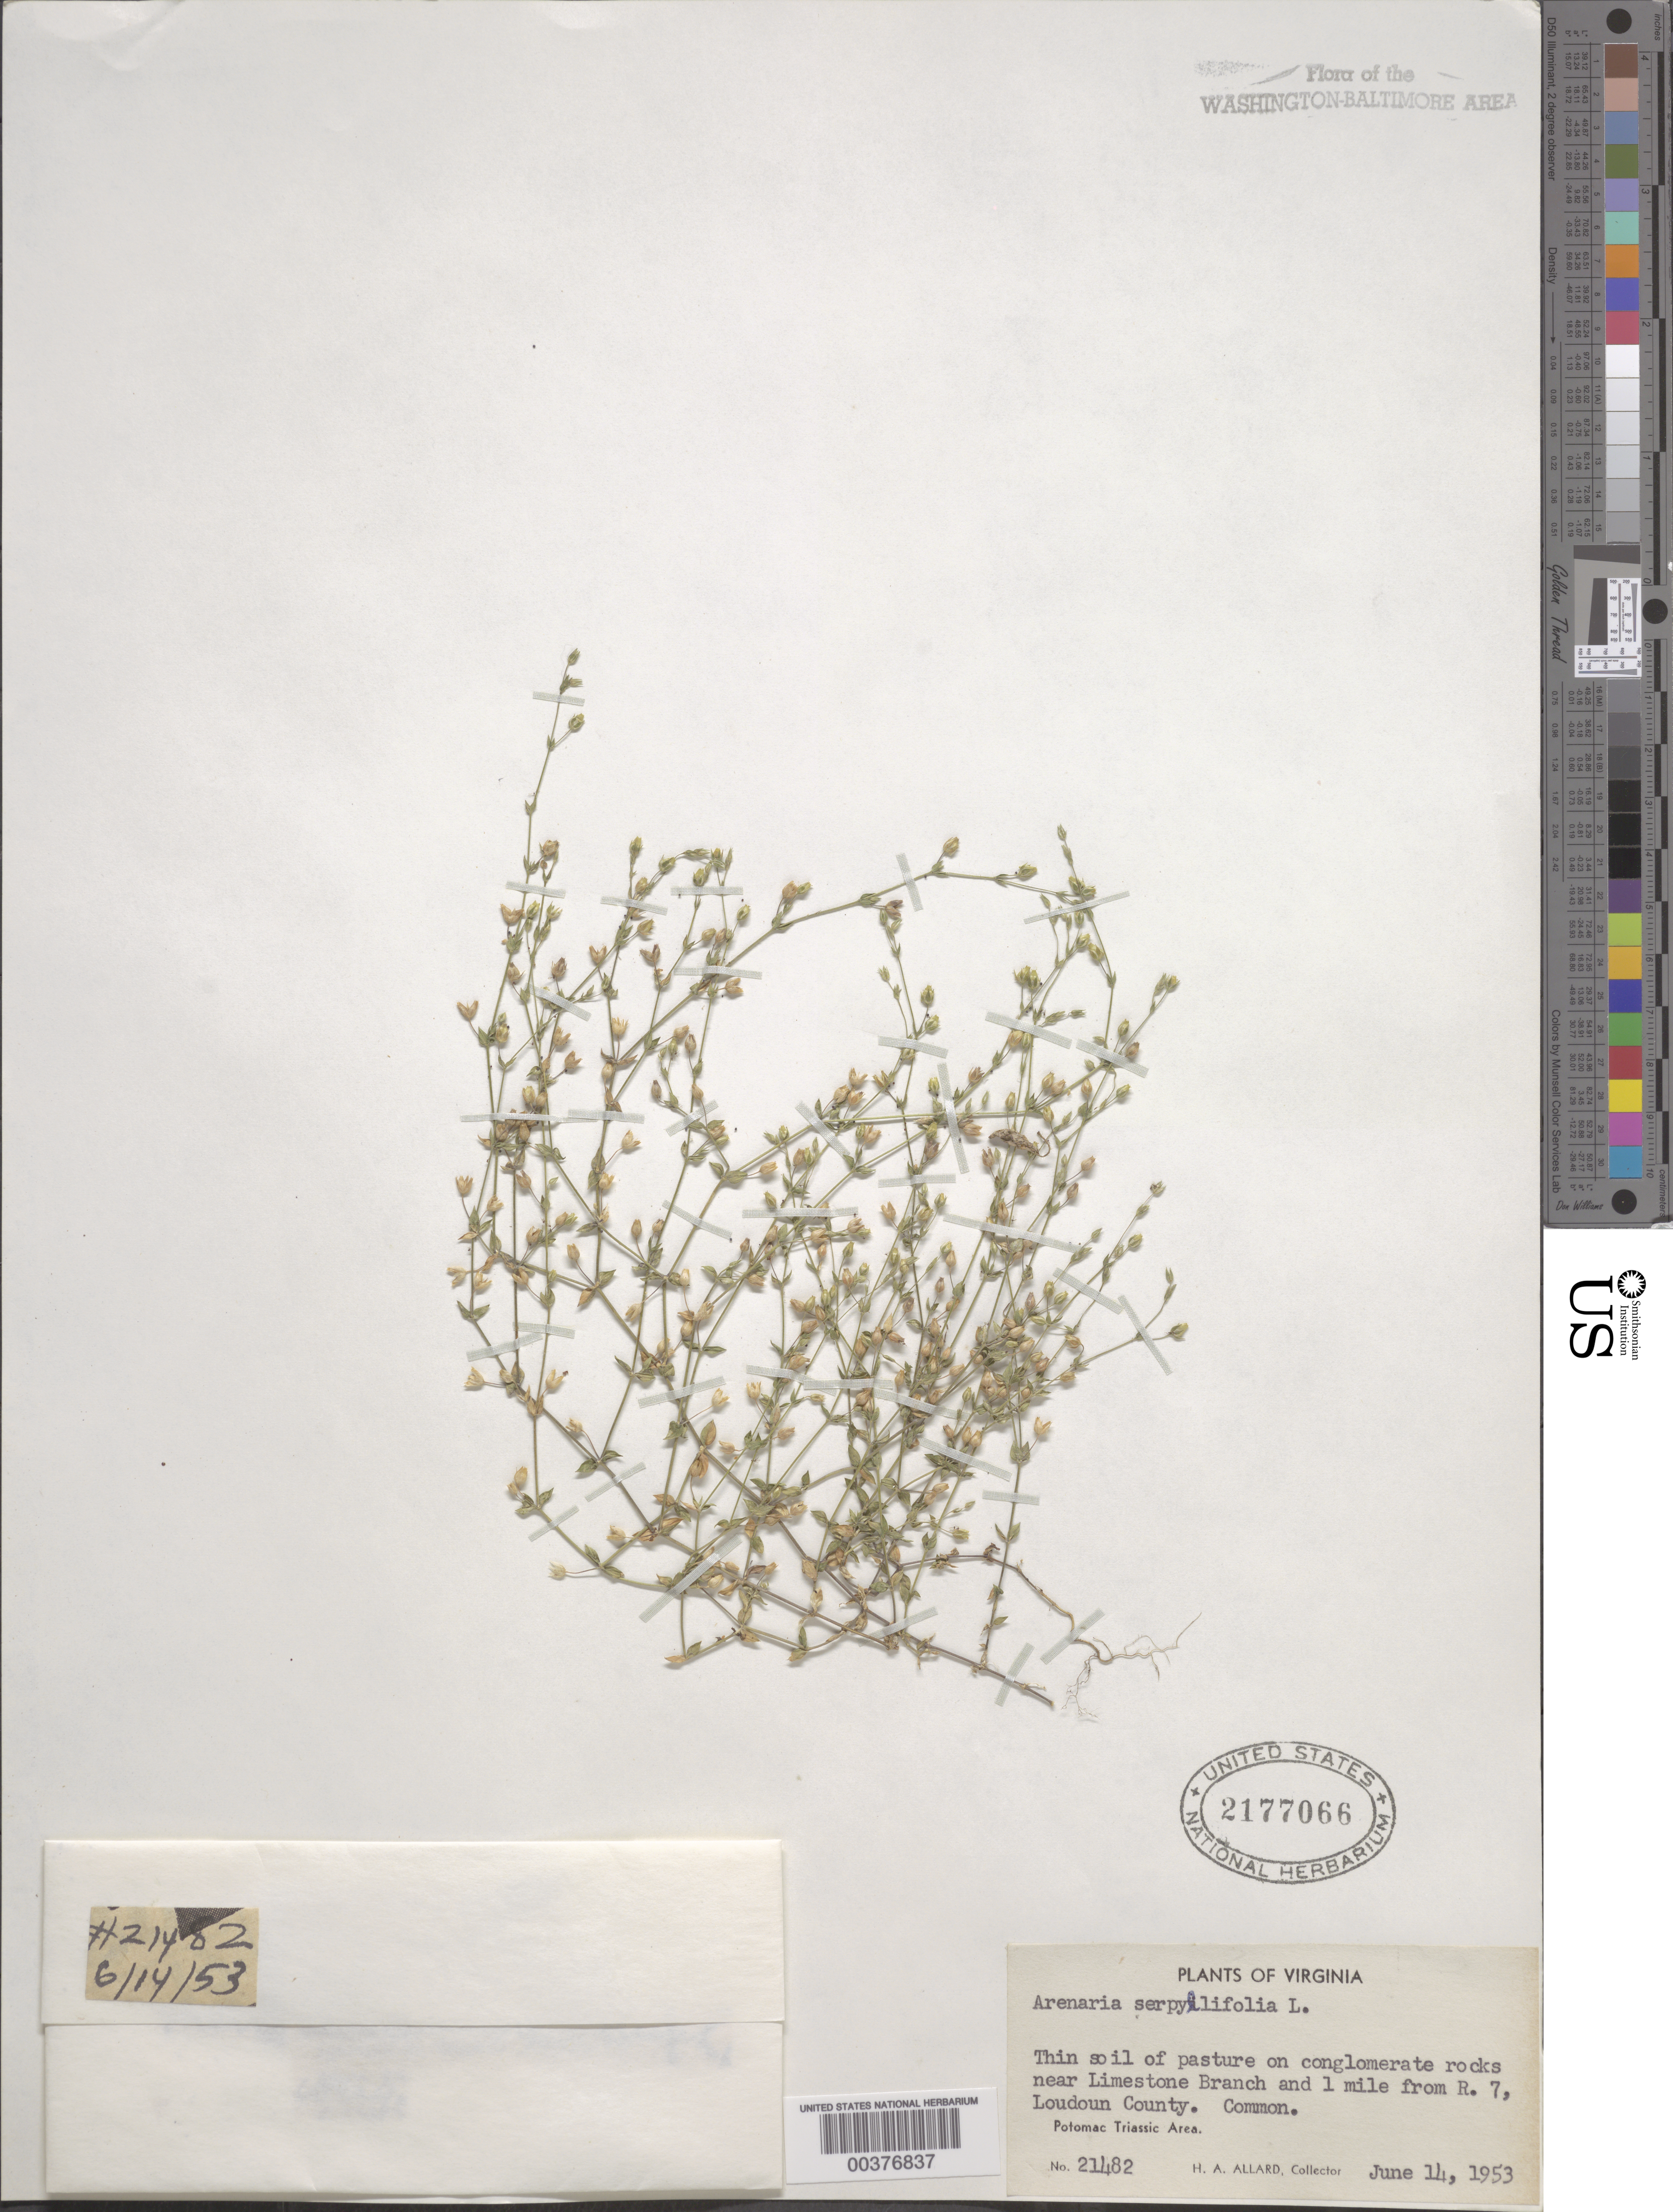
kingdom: Plantae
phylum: Tracheophyta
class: Magnoliopsida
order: Caryophyllales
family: Caryophyllaceae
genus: Arenaria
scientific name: Arenaria serpyllifolia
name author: L.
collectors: H. A. Allard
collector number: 21482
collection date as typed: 14 Jun 1953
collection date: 1953-06-14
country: United States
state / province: Virginia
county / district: Loudoun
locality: Limestone Branch near Route 7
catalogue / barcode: US 2177066